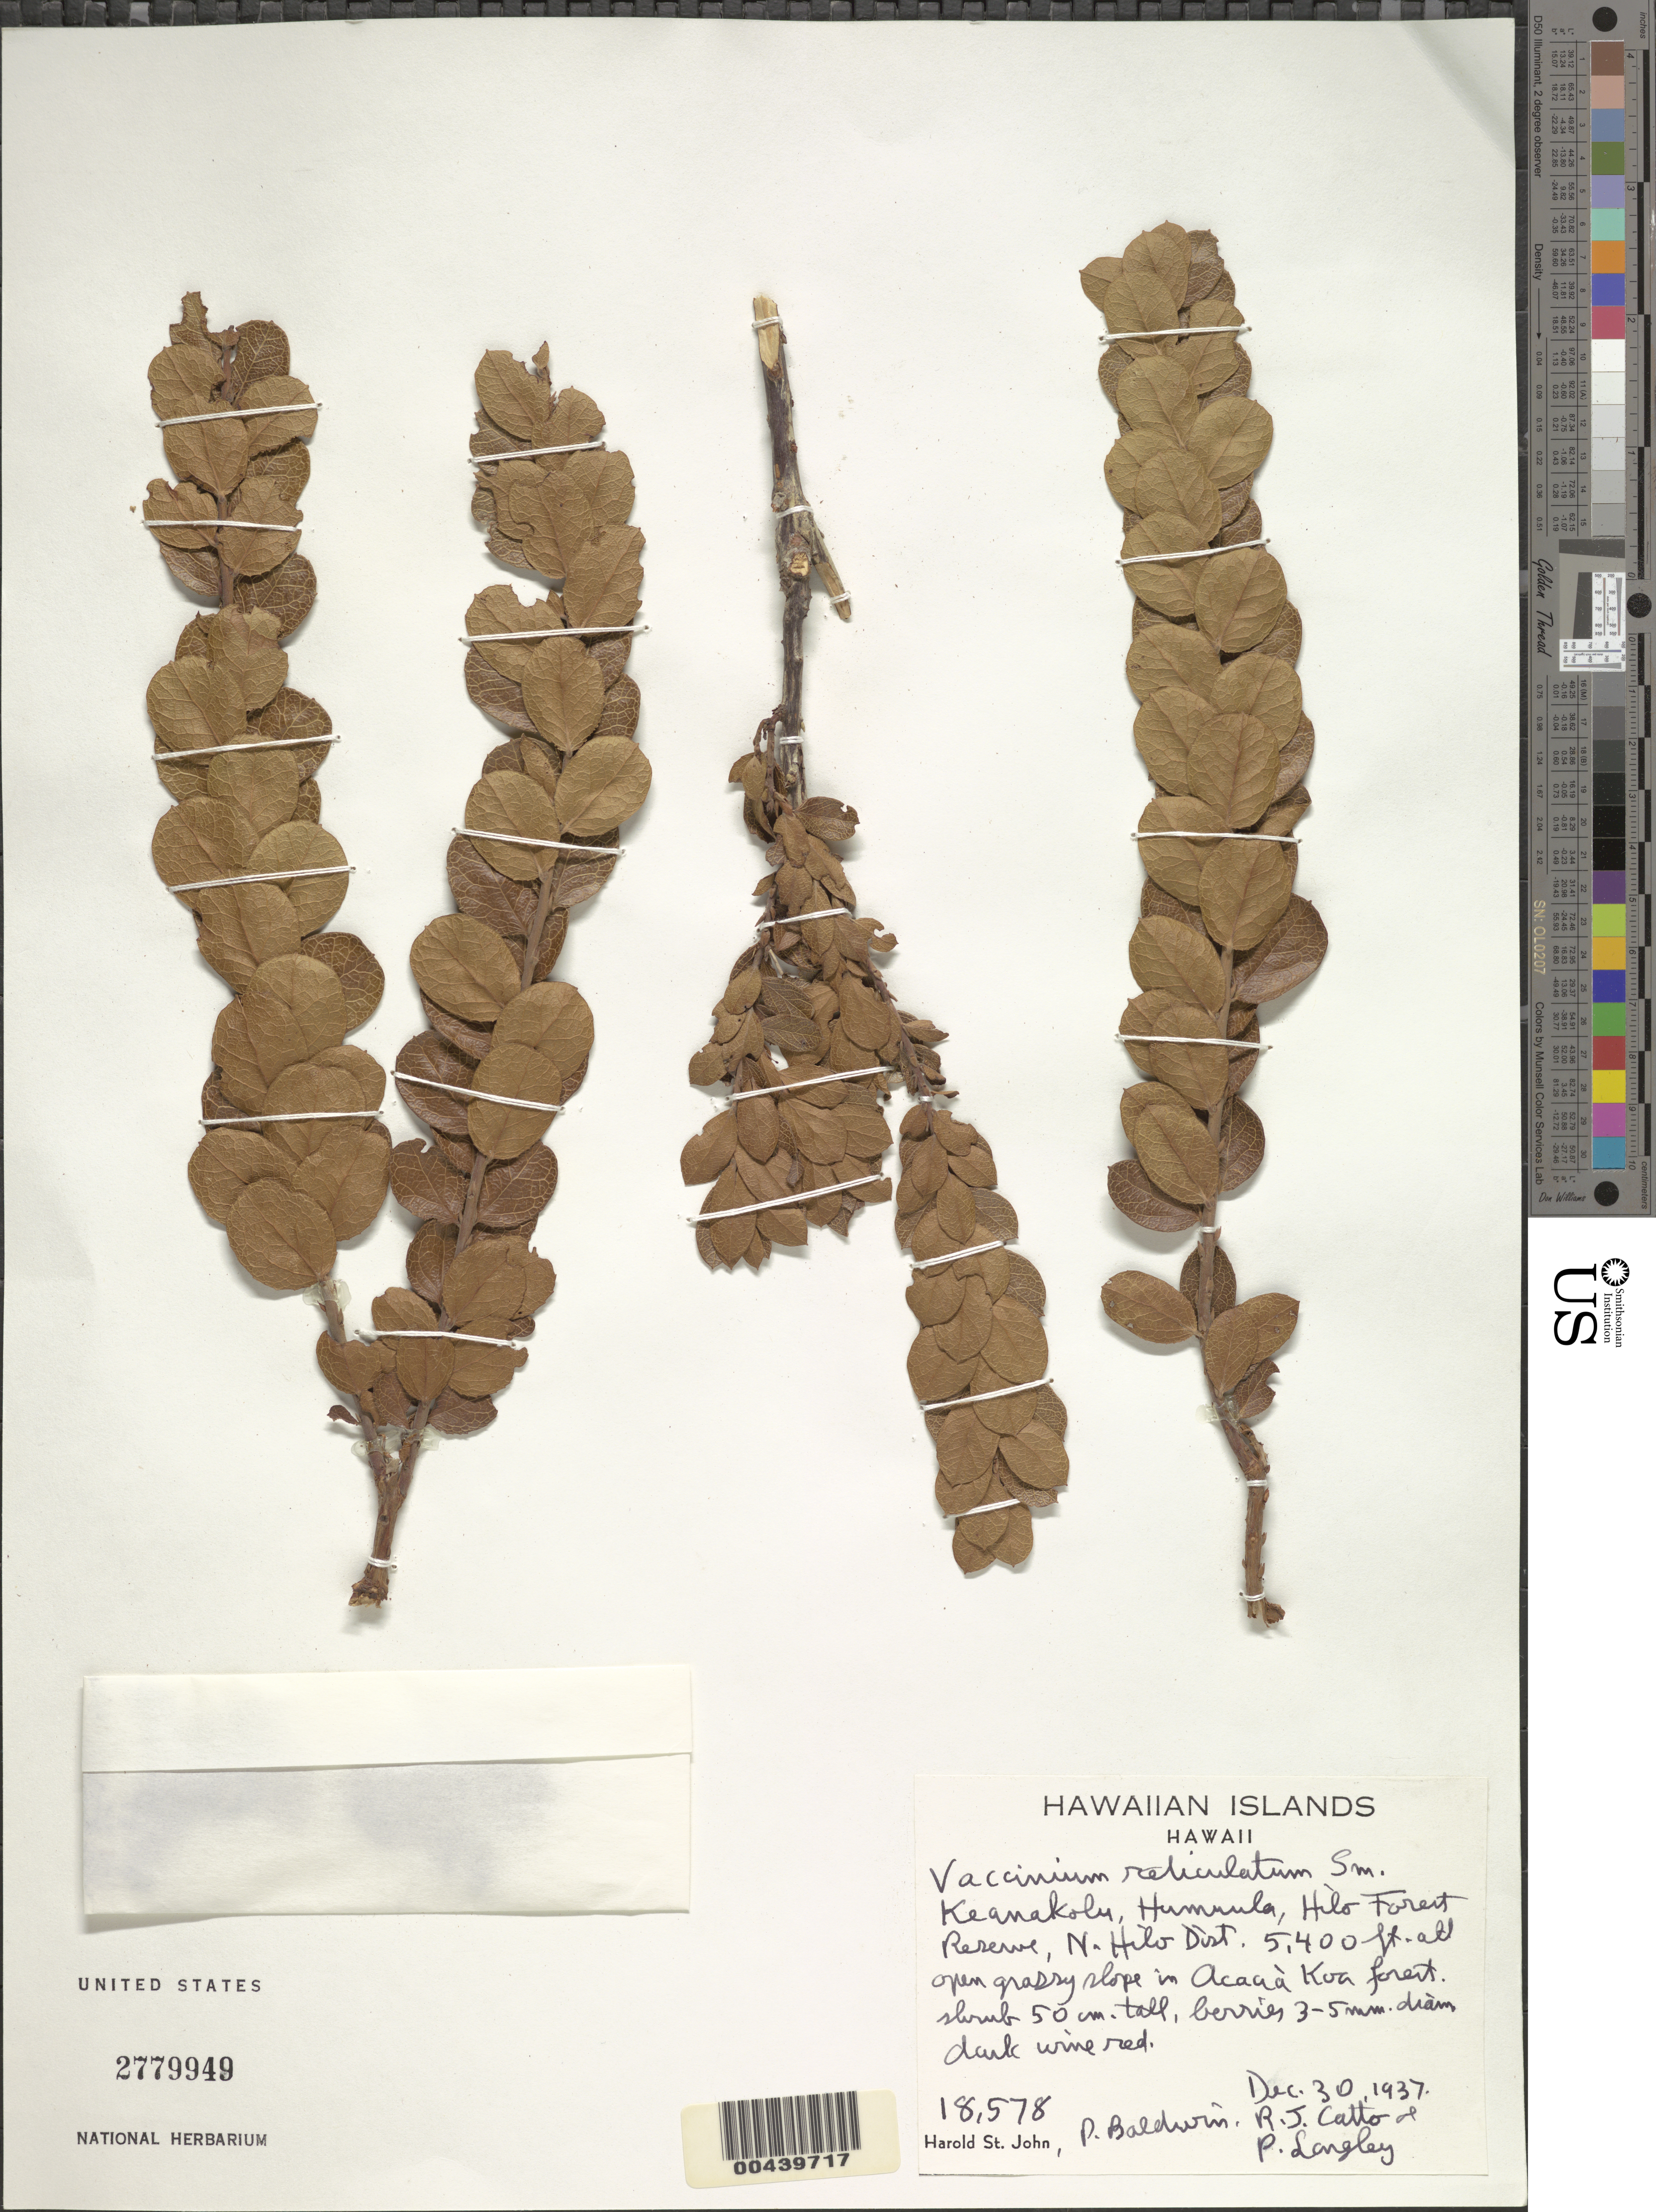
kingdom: Plantae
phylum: Tracheophyta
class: Magnoliopsida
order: Ericales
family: Ericaceae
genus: Vaccinium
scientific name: Vaccinium reticulatum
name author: Sm.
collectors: H. St. John, P. Baldwin, R. Catto & P. Langley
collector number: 18578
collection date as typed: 30 Dec 1937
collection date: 1937-12-30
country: United States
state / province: Hawaii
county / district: Hawaii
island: Hawaii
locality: Keanakolu, Humuula, Hilo Forest Reserve, N Hilo Dist.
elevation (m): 1646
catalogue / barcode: US 2779949